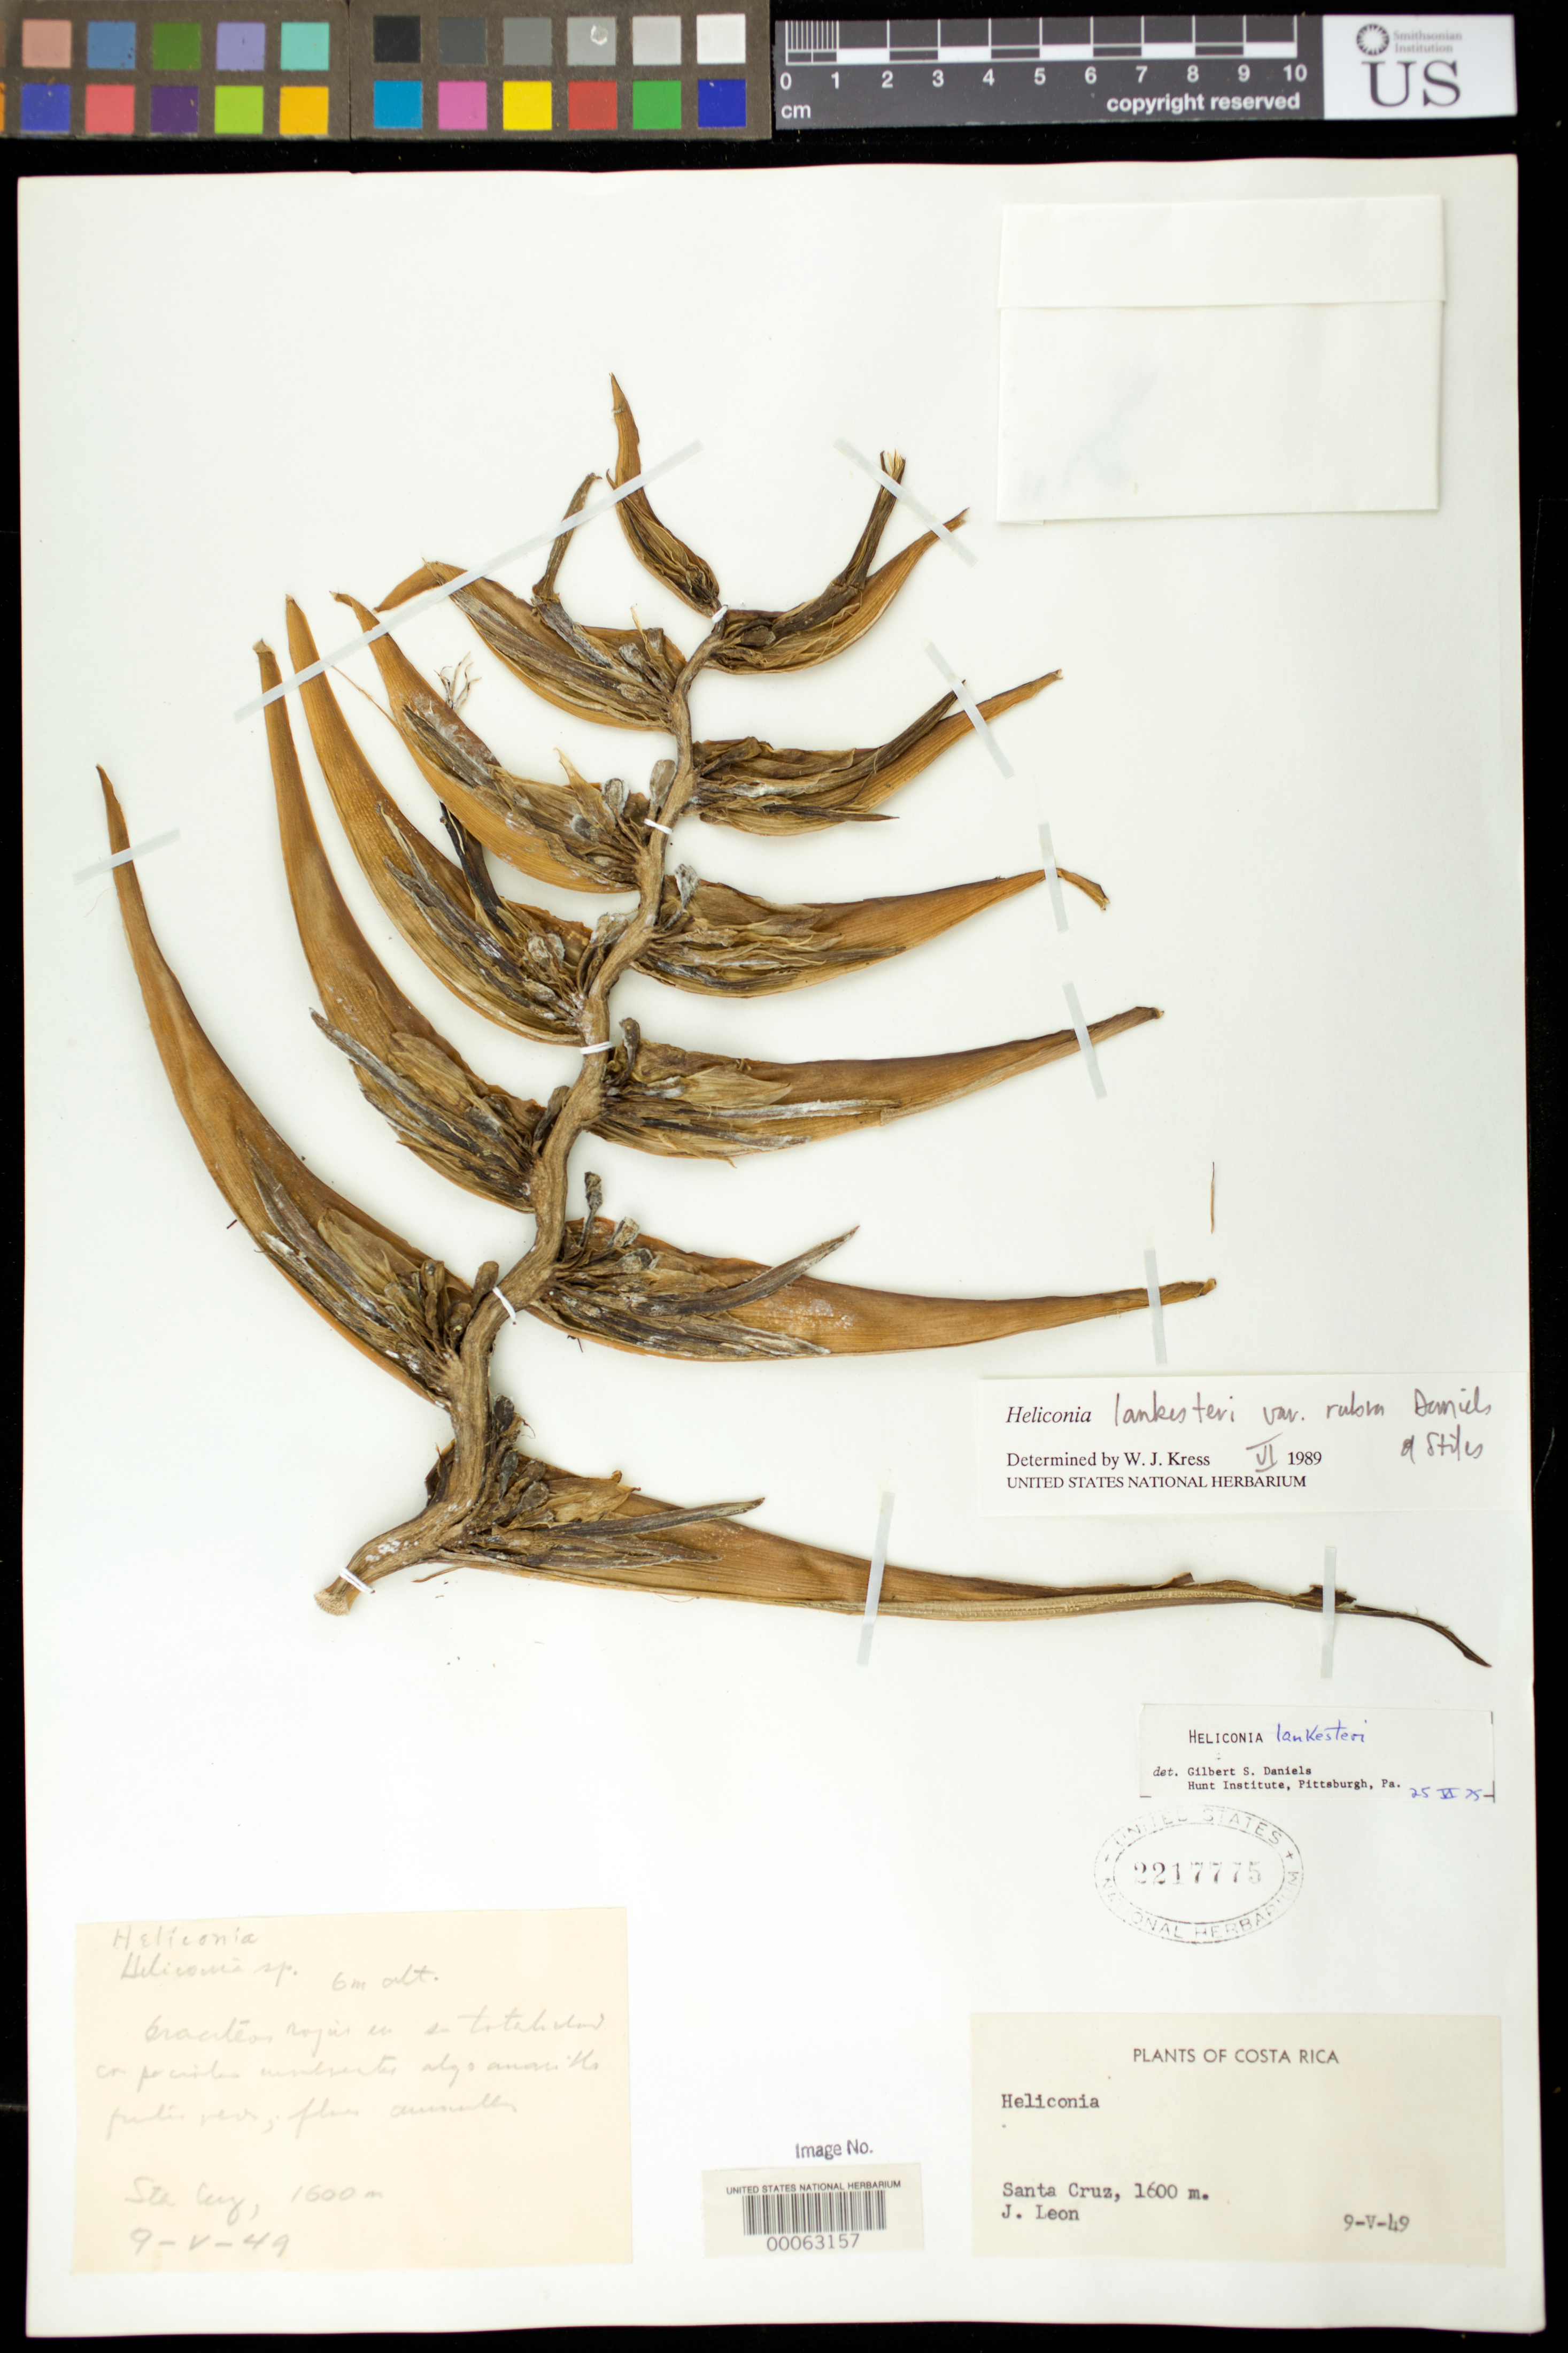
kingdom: Plantae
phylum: Tracheophyta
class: Liliopsida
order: Zingiberales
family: Heliconiaceae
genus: Heliconia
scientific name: Heliconia lankesteri var. rubra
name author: G.S. Daniels & F.G. Stiles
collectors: J. León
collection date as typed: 09 May 1949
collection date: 1949-05-09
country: Costa Rica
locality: Santa Cruz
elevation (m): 1600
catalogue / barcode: US 2217775